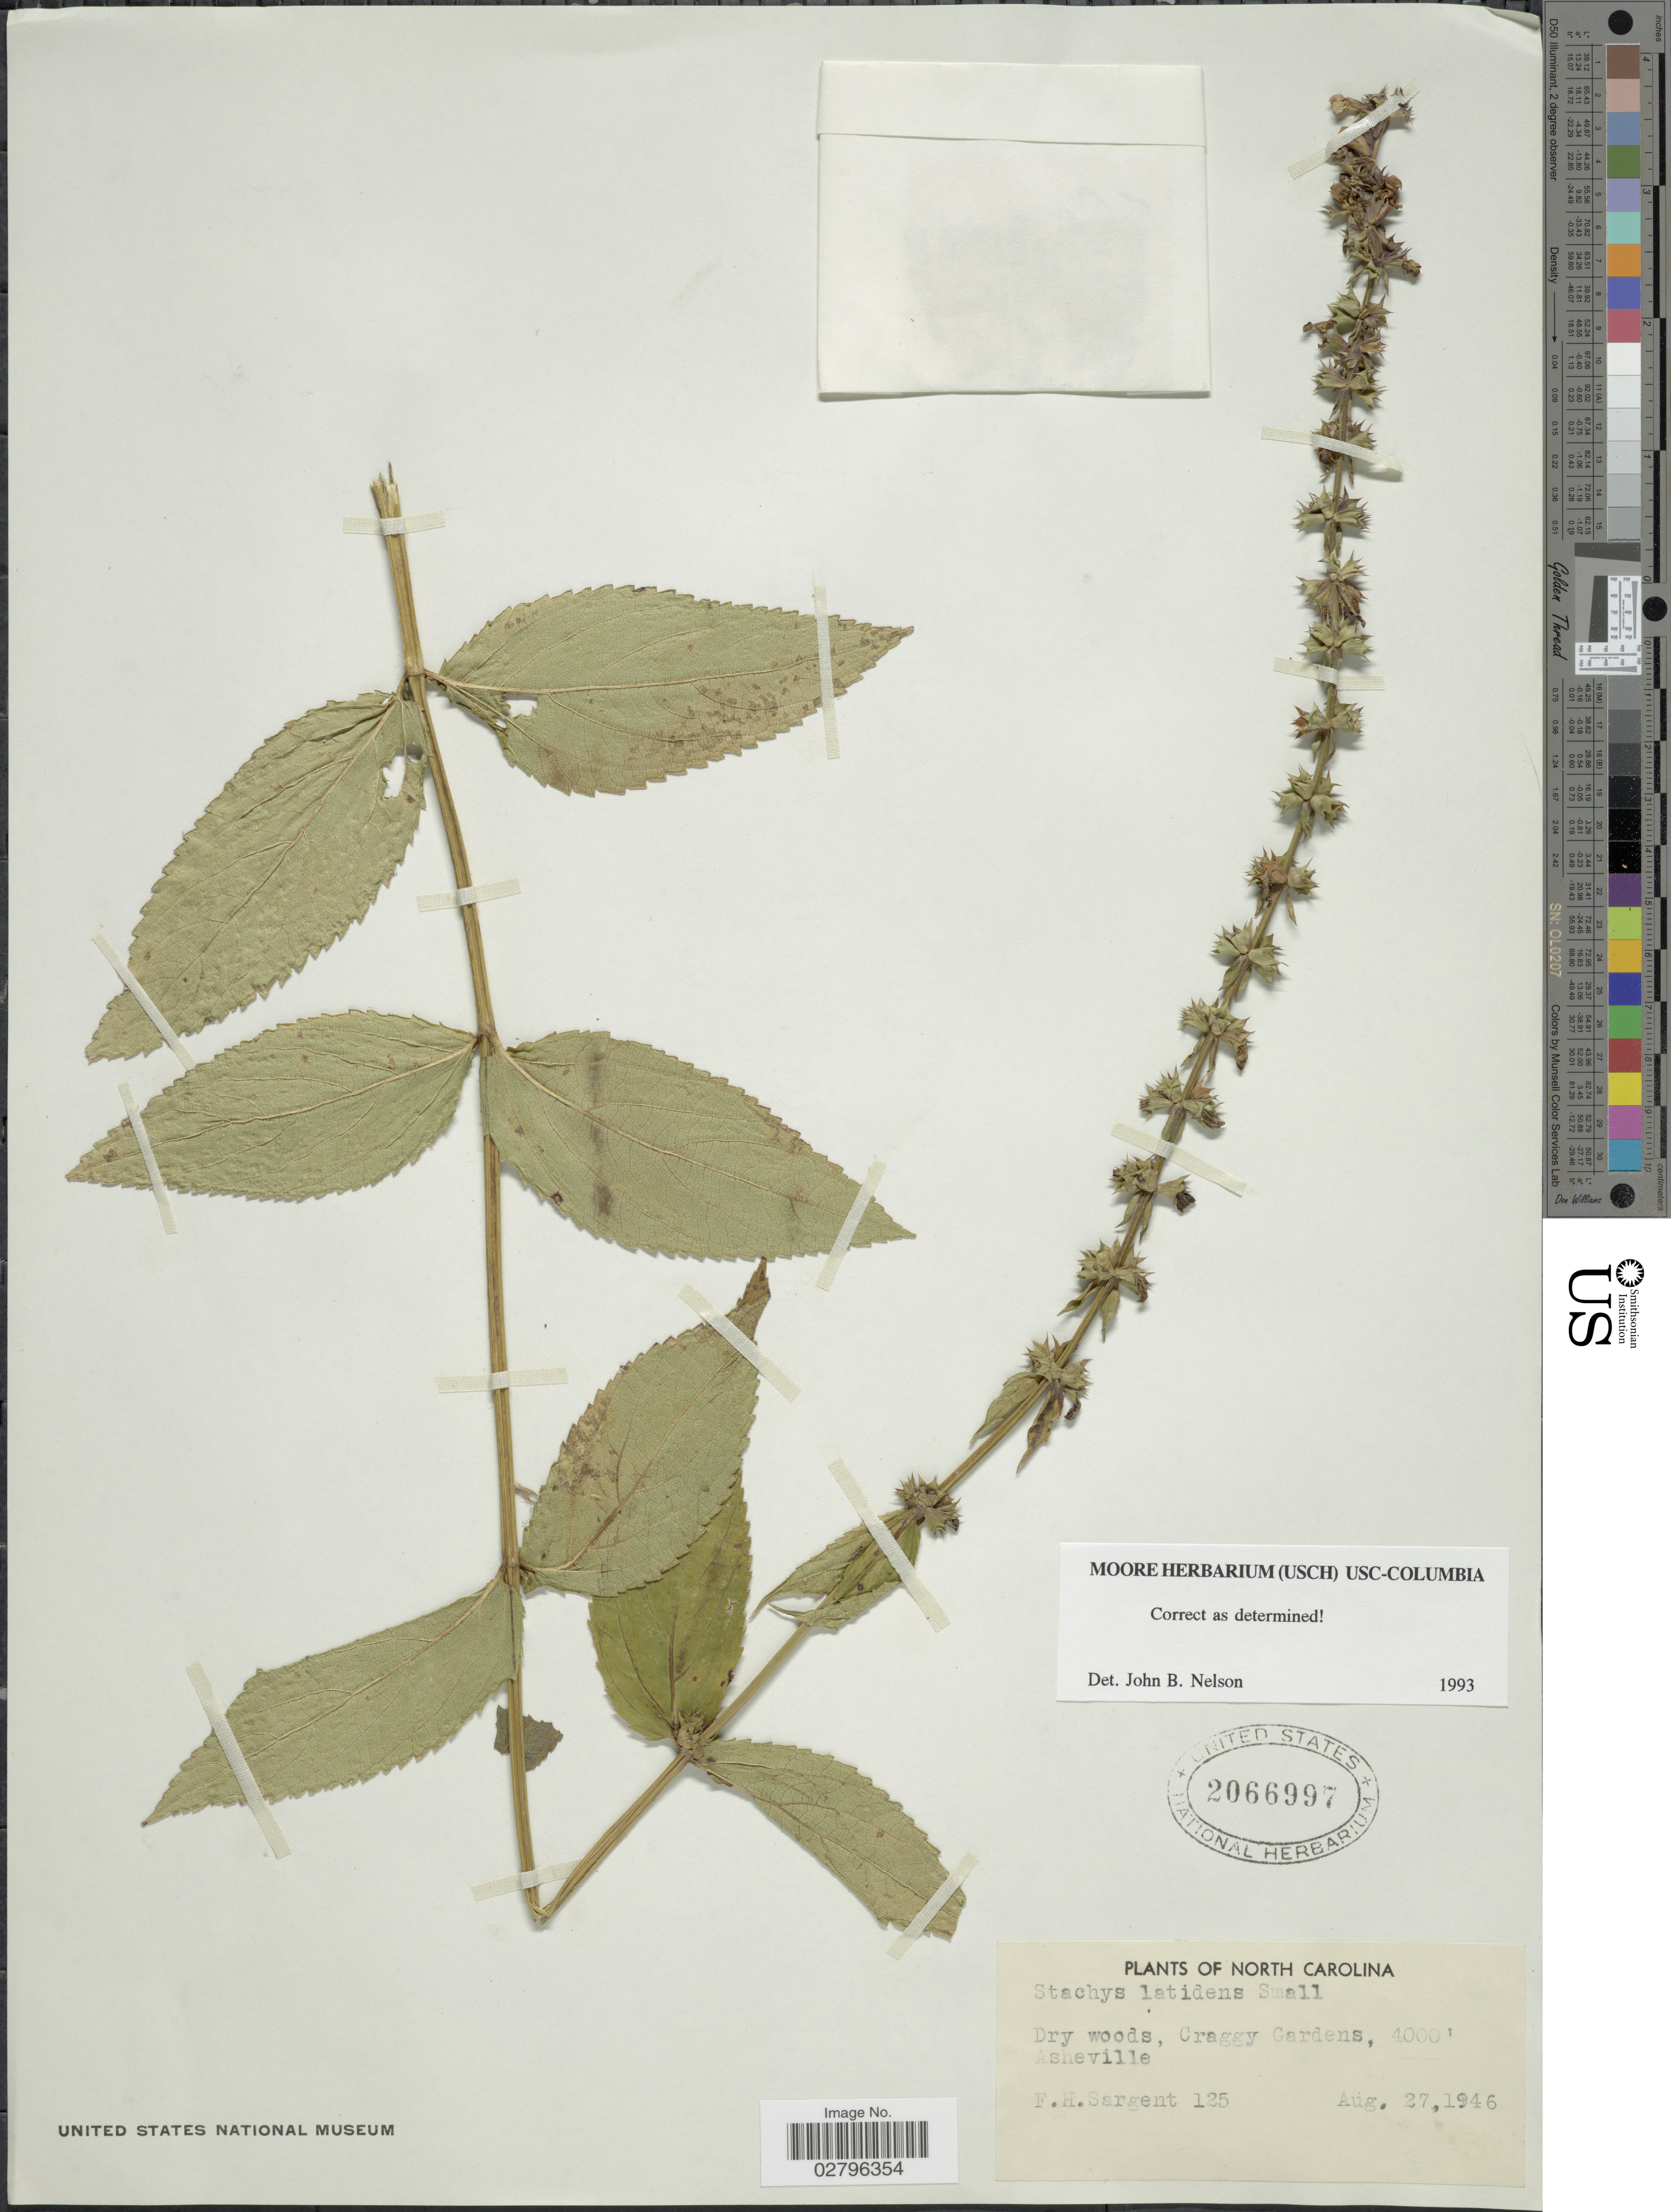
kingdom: Plantae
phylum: Tracheophyta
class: Magnoliopsida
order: Lamiales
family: Lamiaceae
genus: Stachys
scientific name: Stachys latidens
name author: Small in Britton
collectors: F. H. Sargent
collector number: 125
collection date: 1946-08-27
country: United States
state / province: North Carolina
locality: Craggy Gardens. Asheville.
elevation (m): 1219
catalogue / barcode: US 2066997